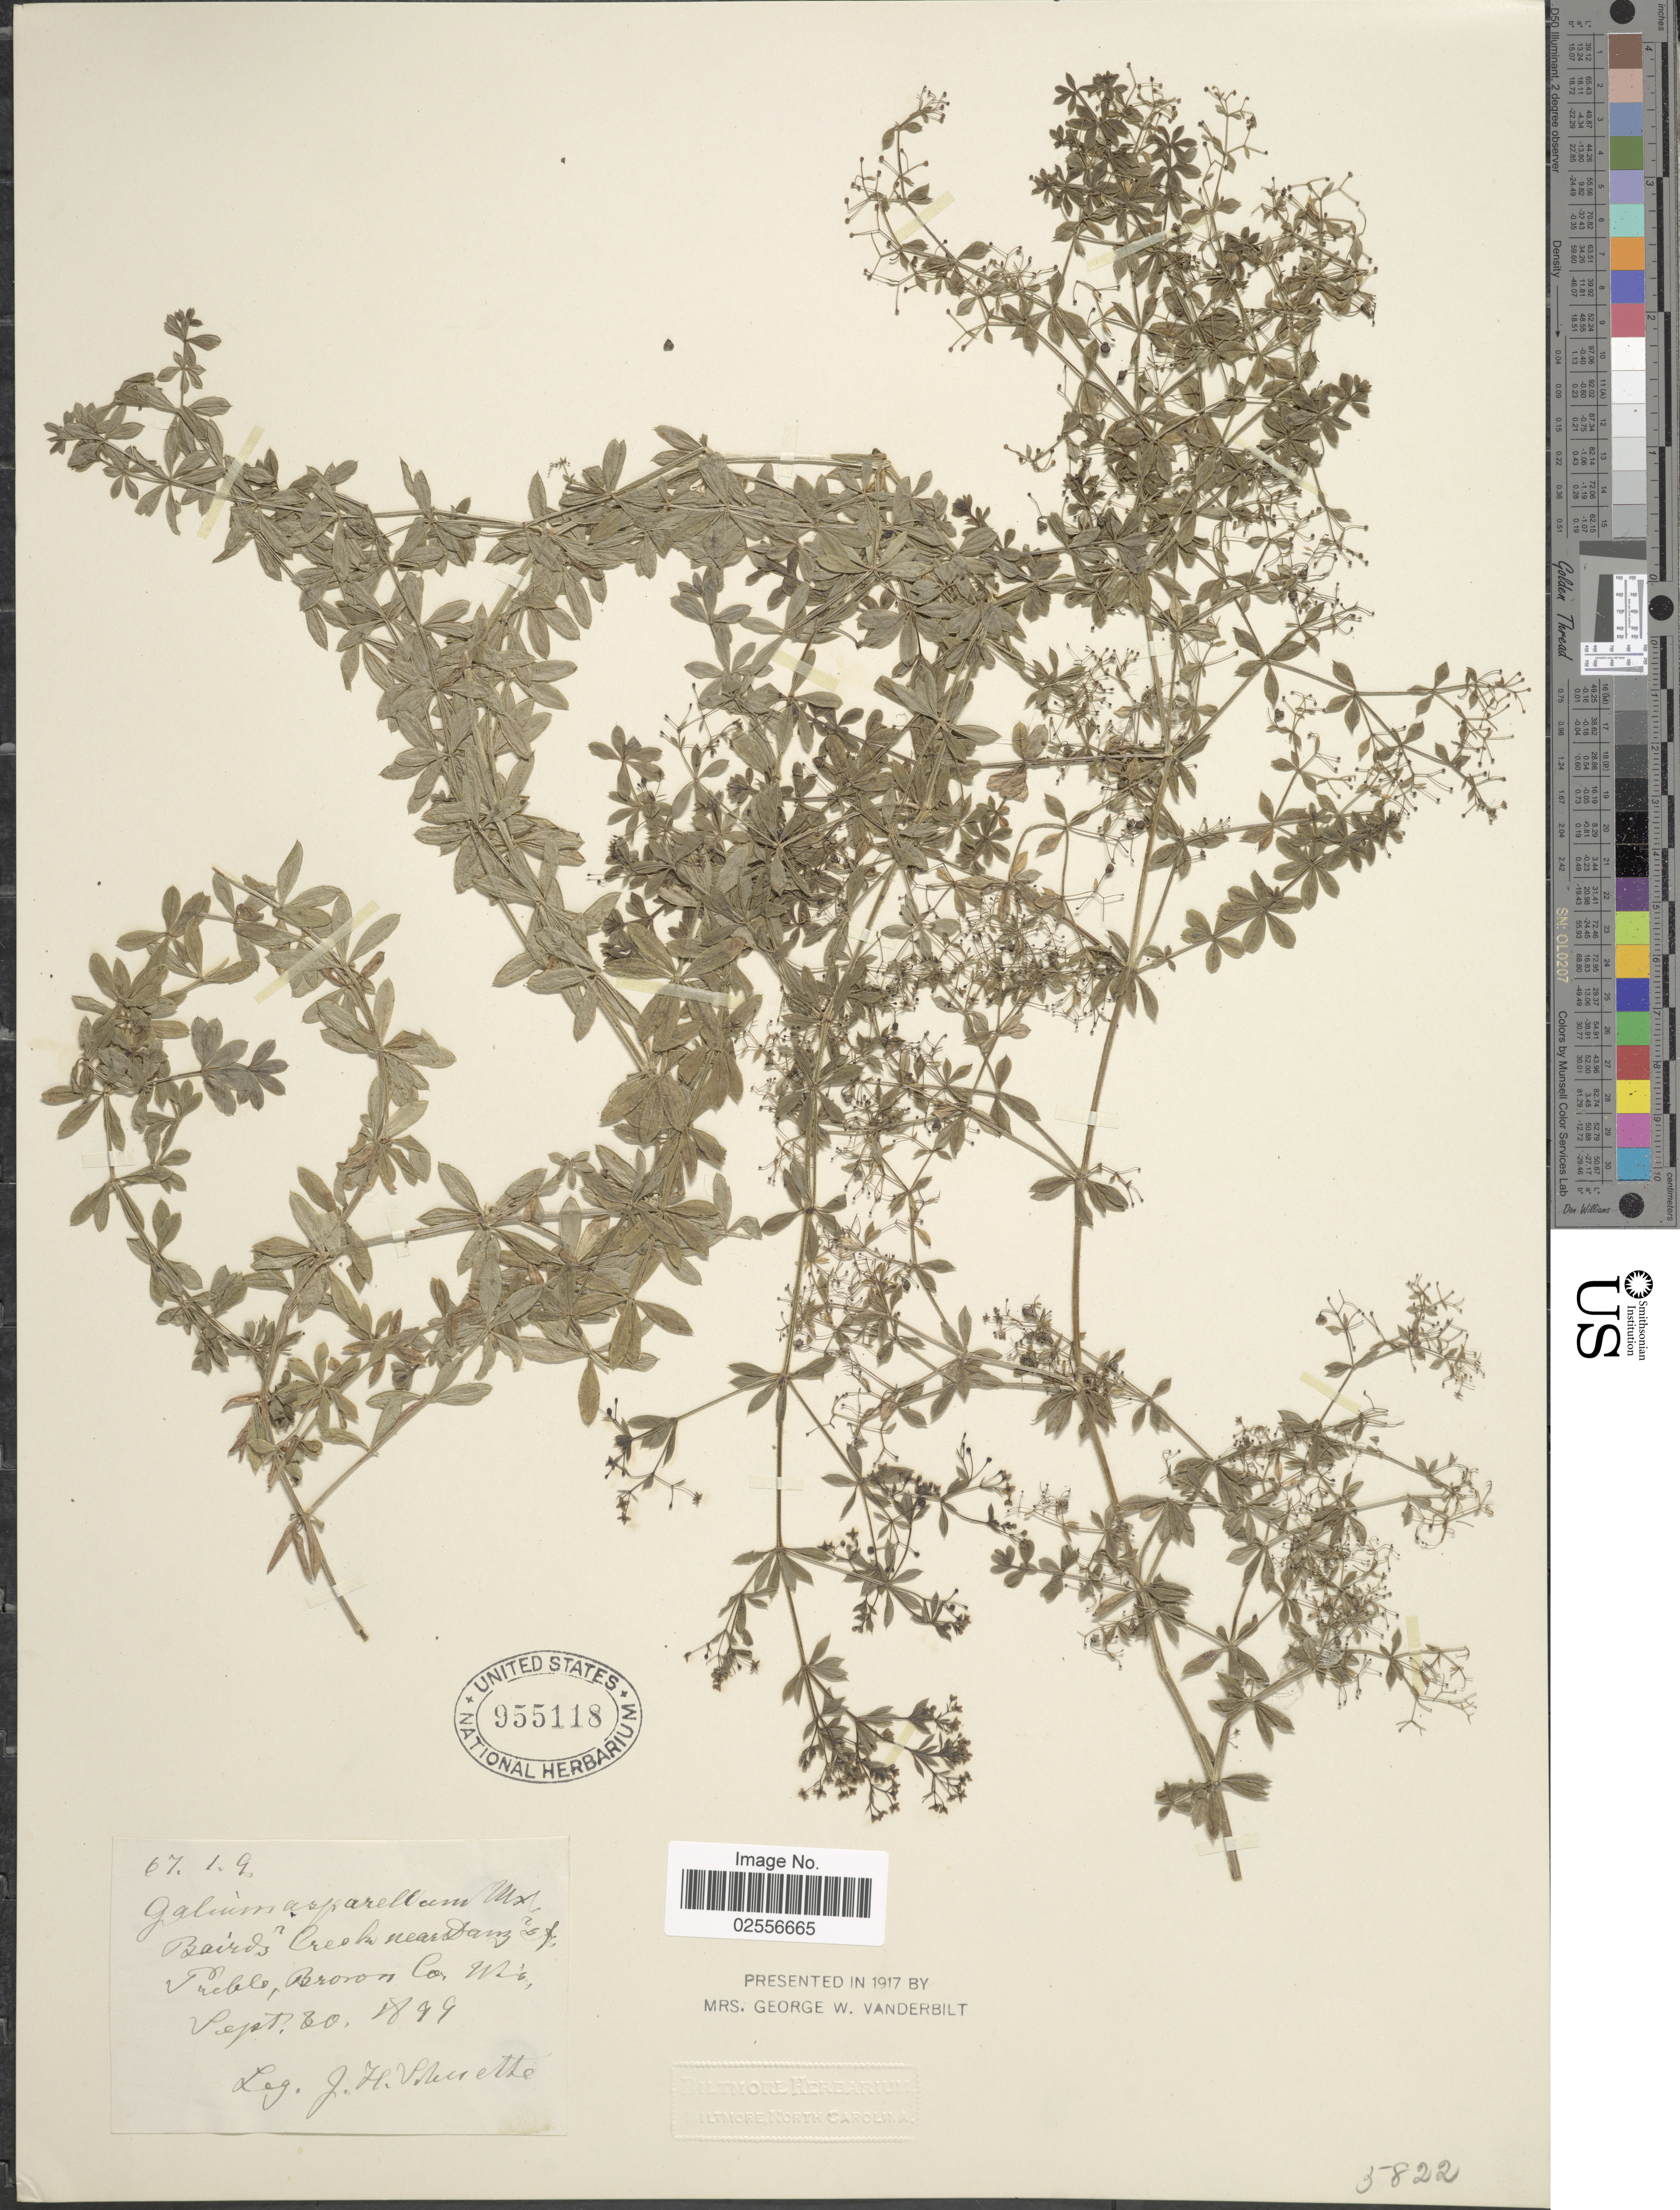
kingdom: Plantae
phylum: Tracheophyta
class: Magnoliopsida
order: Gentianales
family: Rubiaceae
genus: Galium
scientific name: Galium asprellum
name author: Michx.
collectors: J. H. Schuette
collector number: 67.1.9.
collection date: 1899-09-30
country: United States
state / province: Wisconsin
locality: Baird's Creek near Dam's of Pueblo, Brown Co.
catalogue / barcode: US 955118